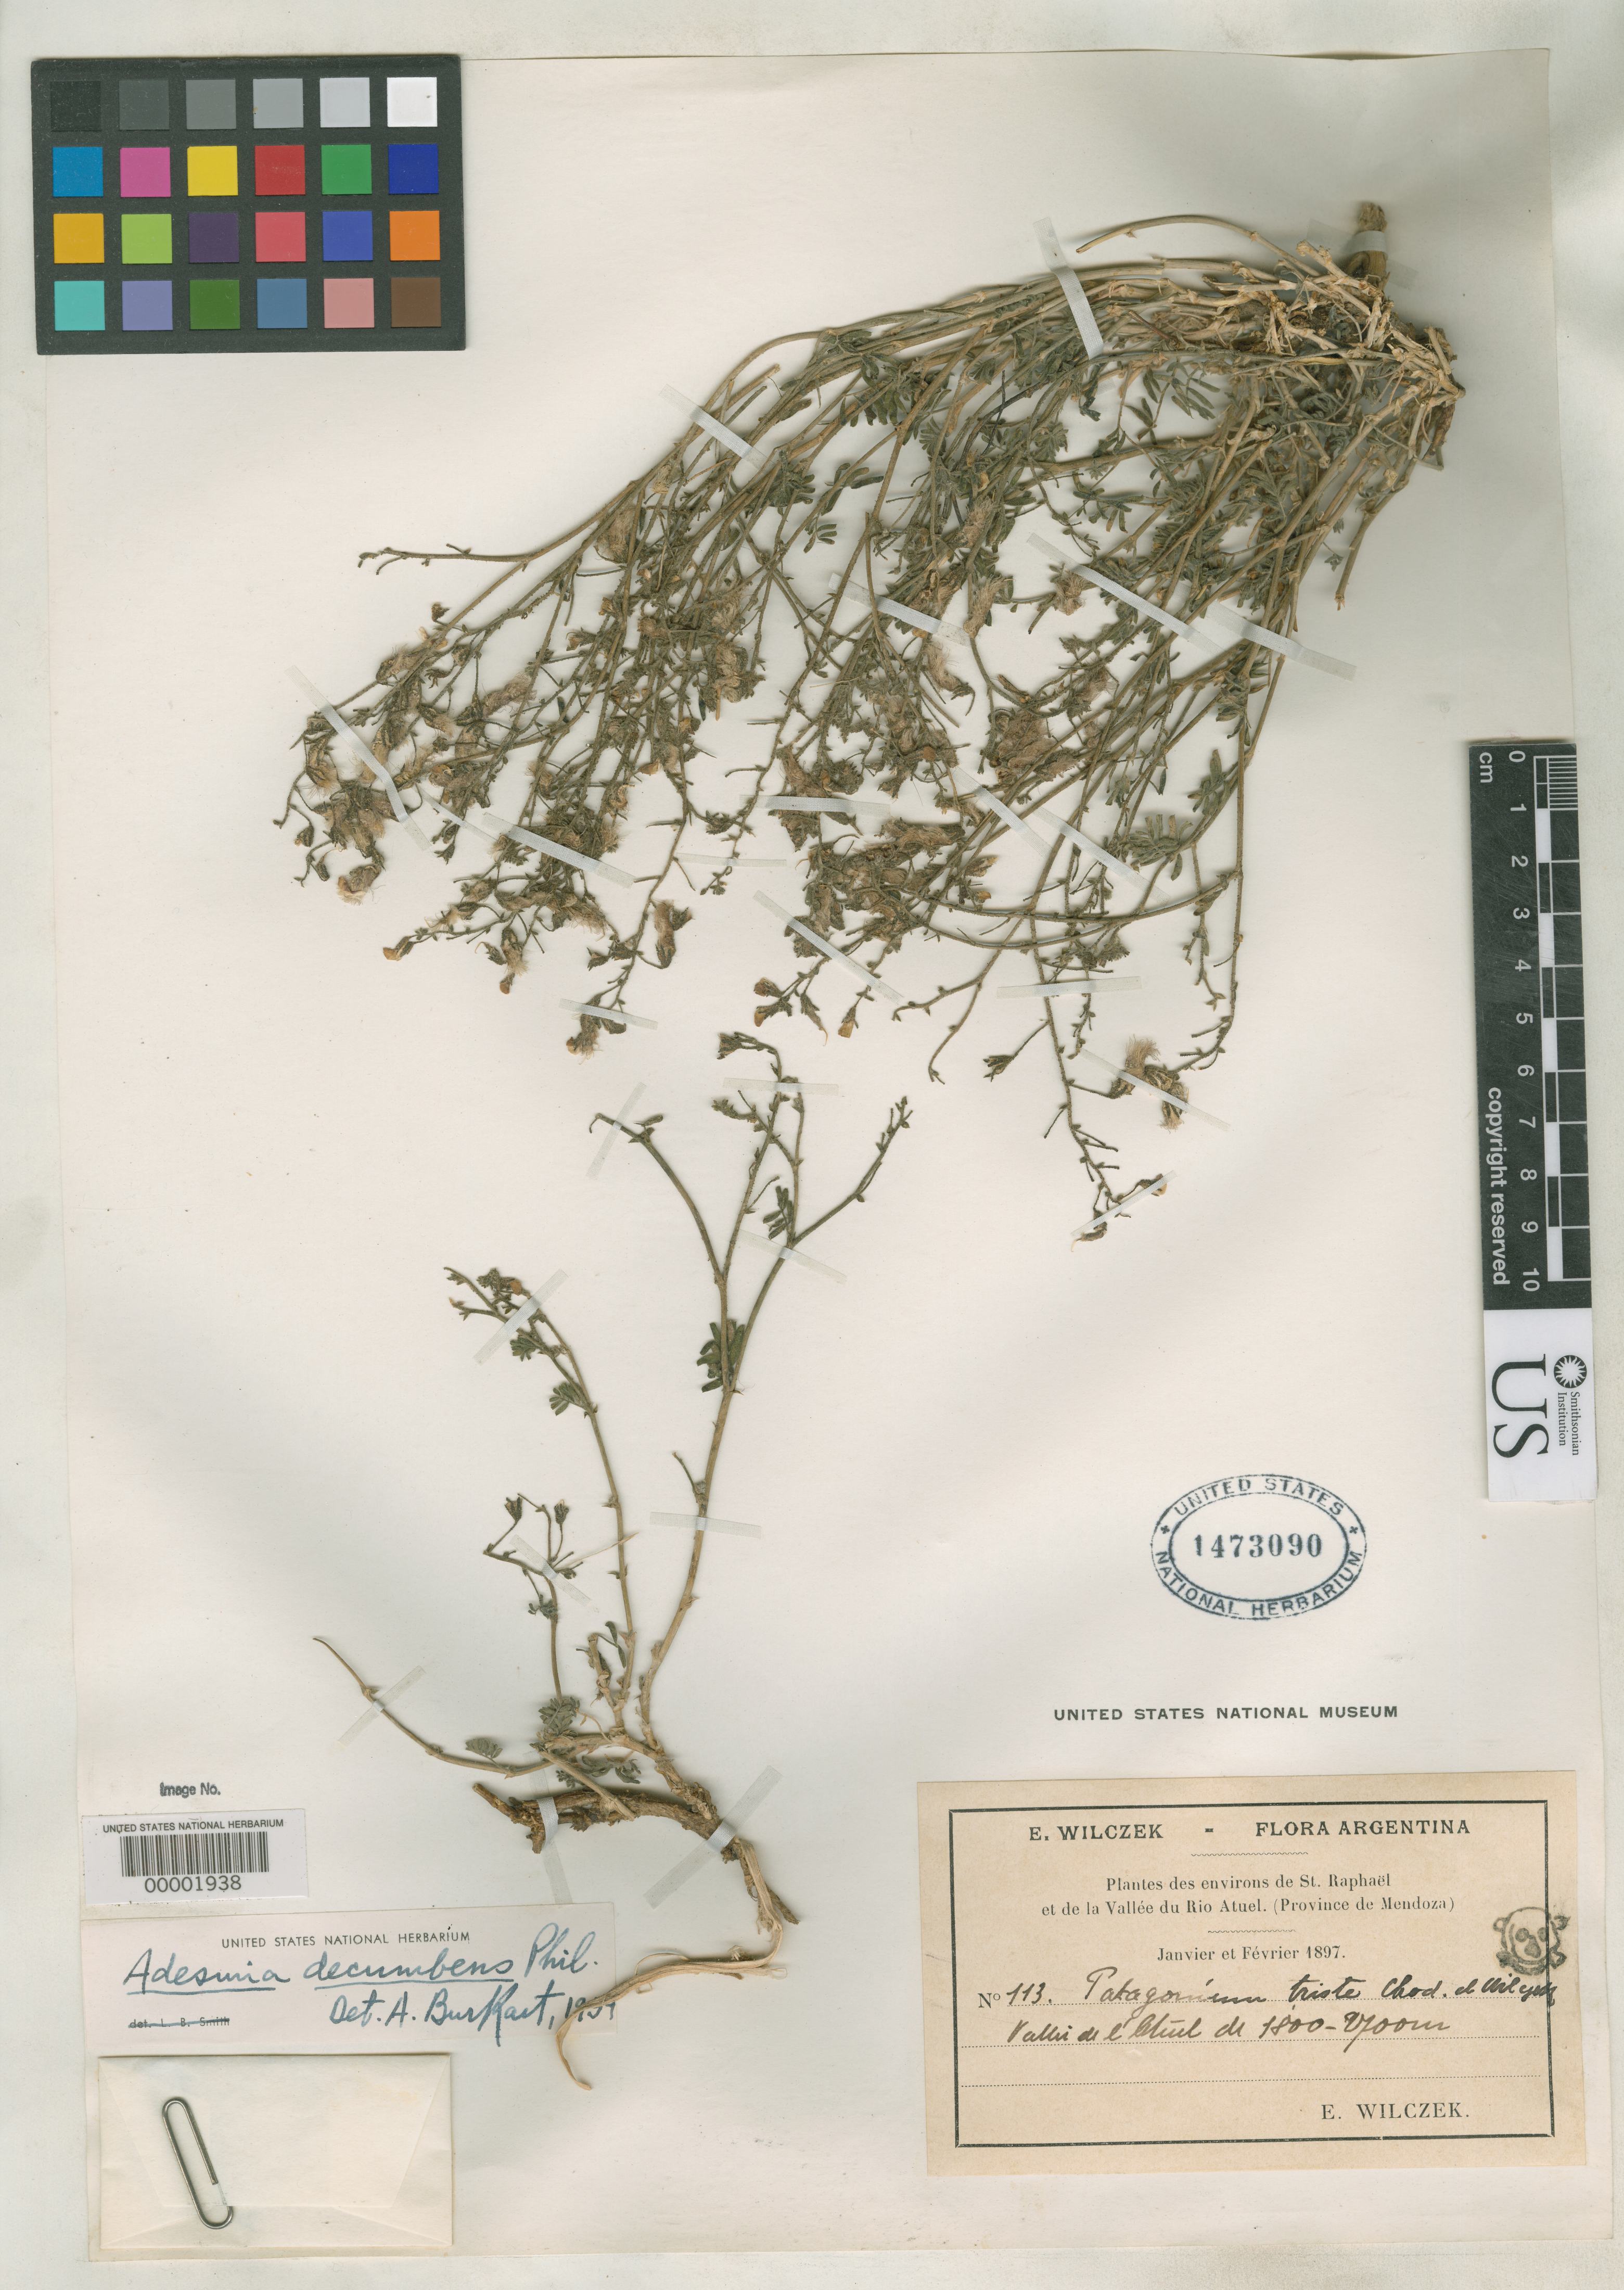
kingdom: Plantae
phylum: Tracheophyta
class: Magnoliopsida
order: Fabales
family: Fabaceae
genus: Patagonium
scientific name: Patagonium triste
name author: Chodat & Wilczek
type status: Type Fragment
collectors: E. Wilczek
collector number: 113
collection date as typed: Jan 1897 to -- Feb 1897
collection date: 1897-01/1897-02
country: Argentina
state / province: Mendoza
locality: St. Raphael and Vallee du Rio Atuel.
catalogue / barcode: US 1473090